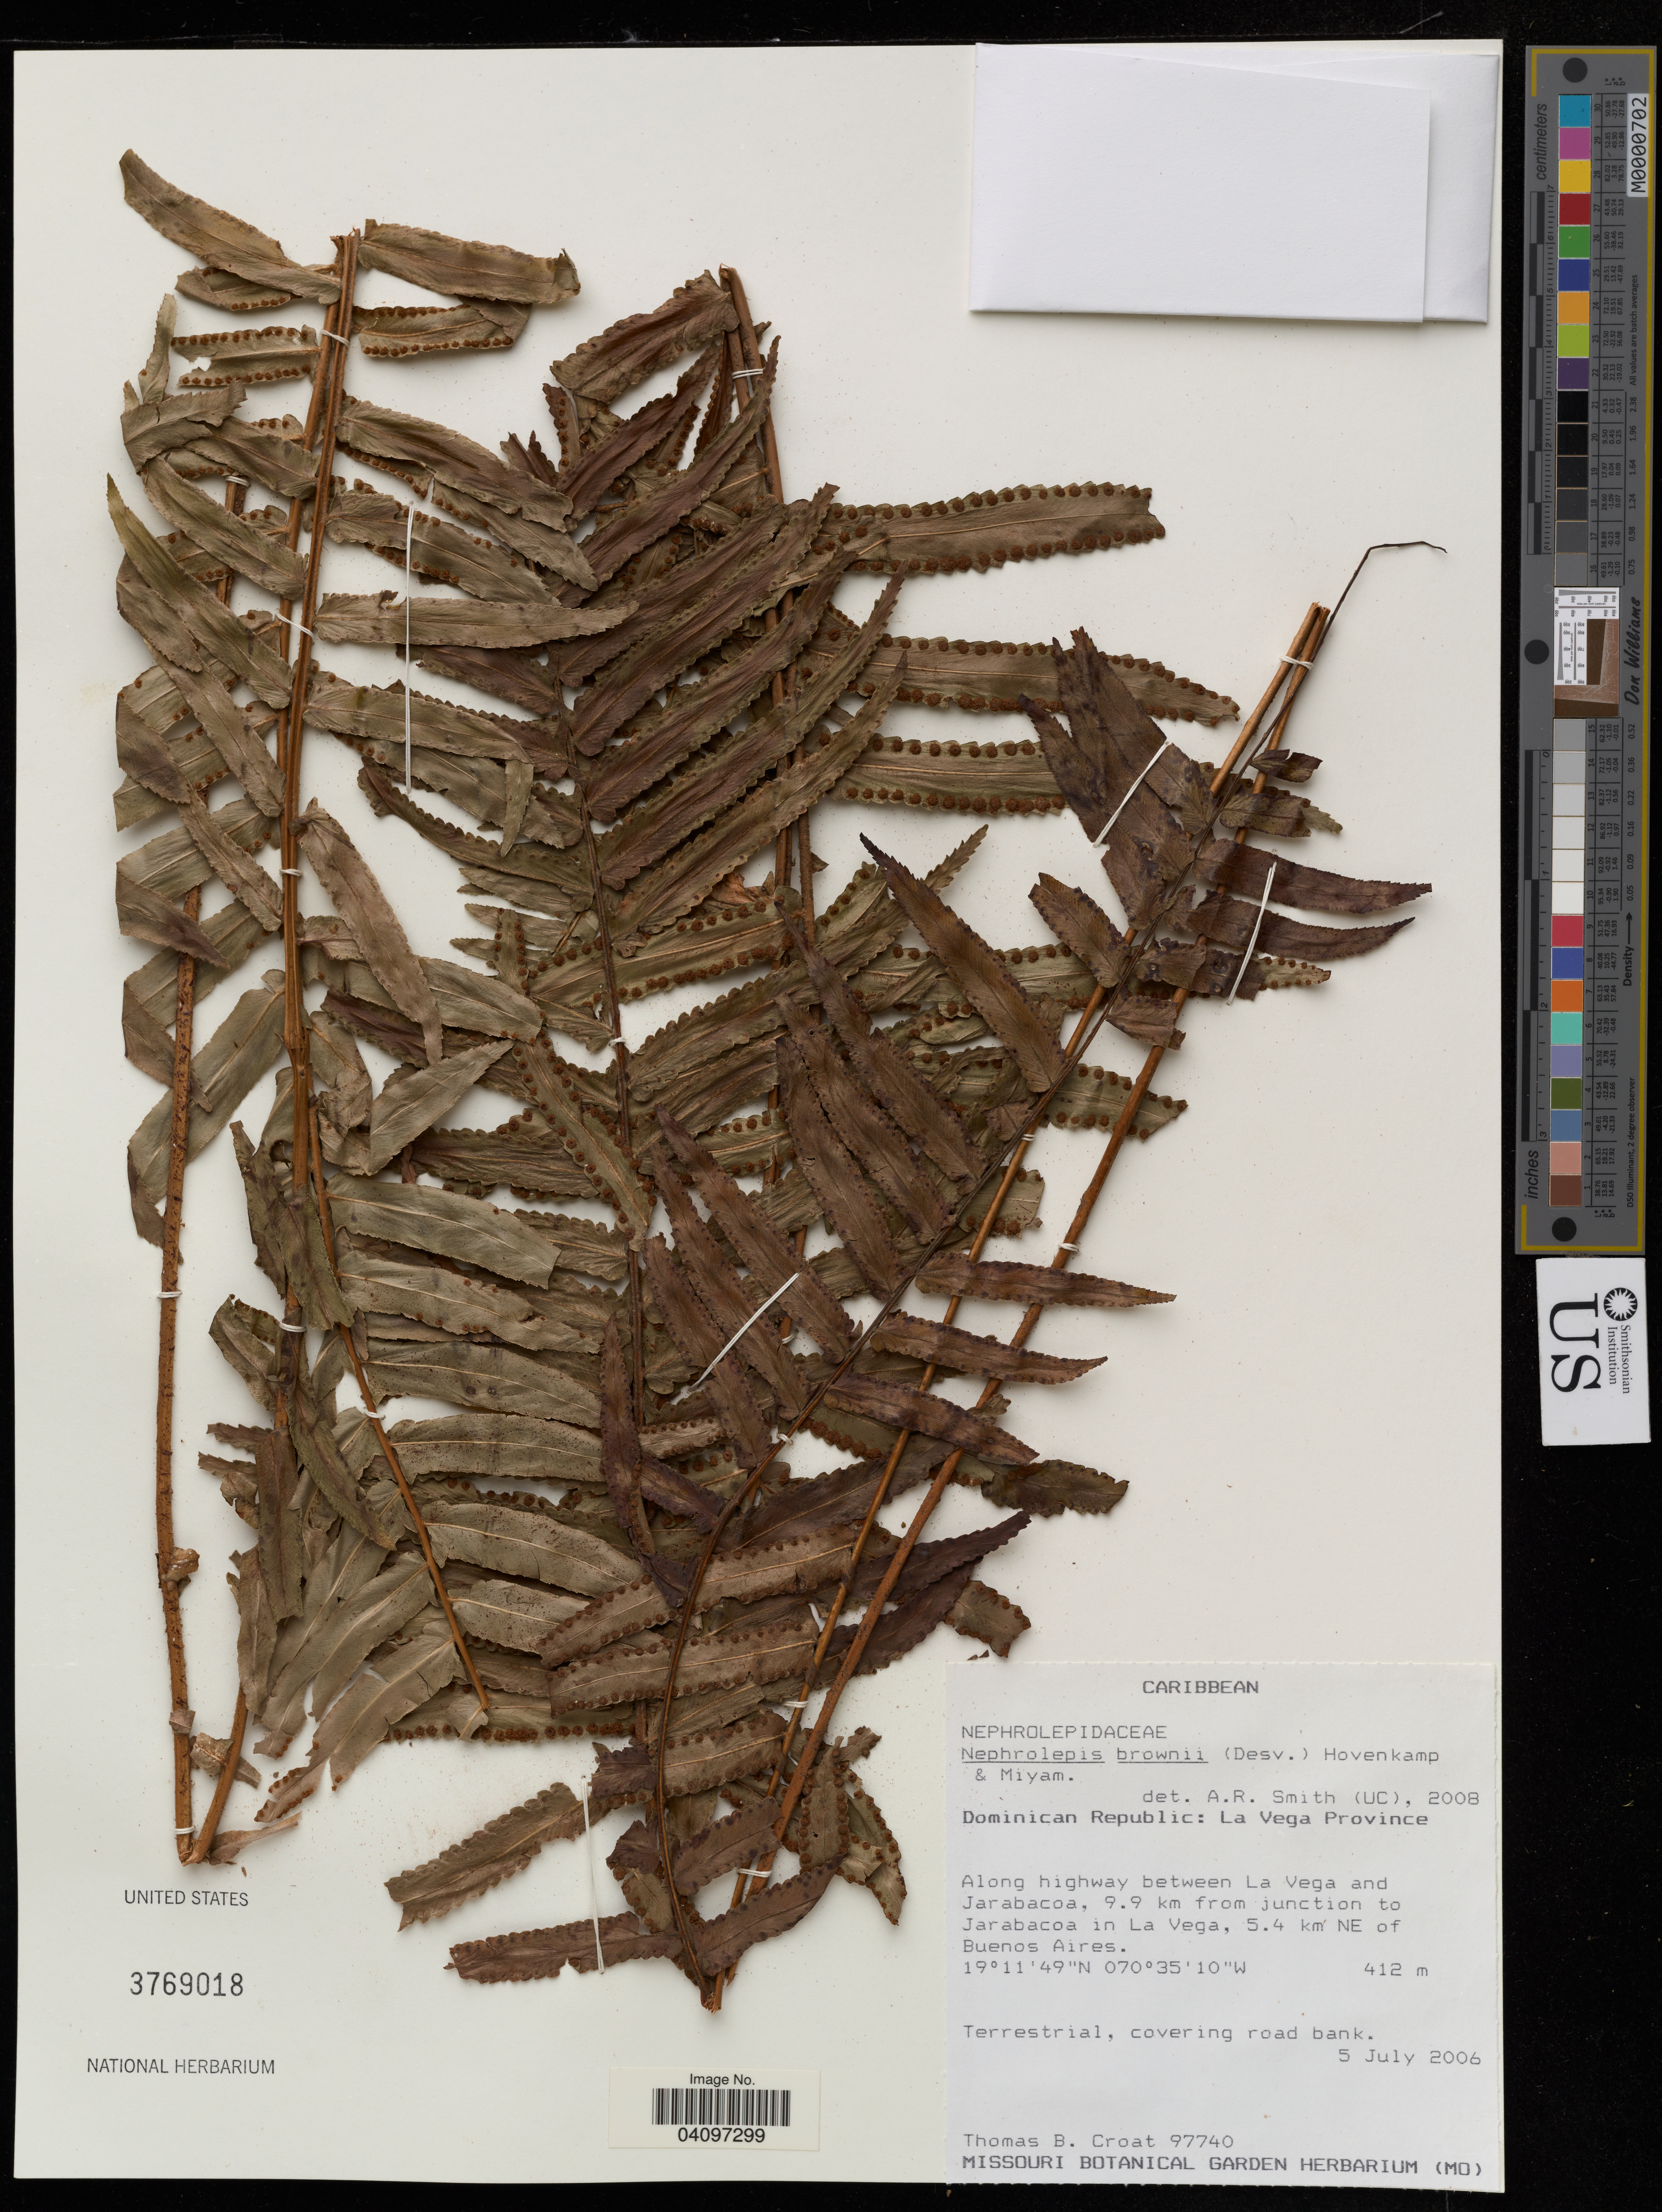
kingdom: Plantae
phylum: Tracheophyta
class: Polypodiopsida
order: Polypodiales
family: Nephrolepidaceae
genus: Nephrolepis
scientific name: Nephrolepis brownii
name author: (Desv.) Hovenkamp & Miyam.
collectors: T. B. Croat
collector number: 97740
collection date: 2006-07-05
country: Dominican Republic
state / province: La Vega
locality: Along highway between La Vega and Jarabacoa, 9.9 km from junction to Jarabacoa in La Vega, 5.4 km NE of Buenos Aires.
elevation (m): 412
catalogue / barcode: US 3769018